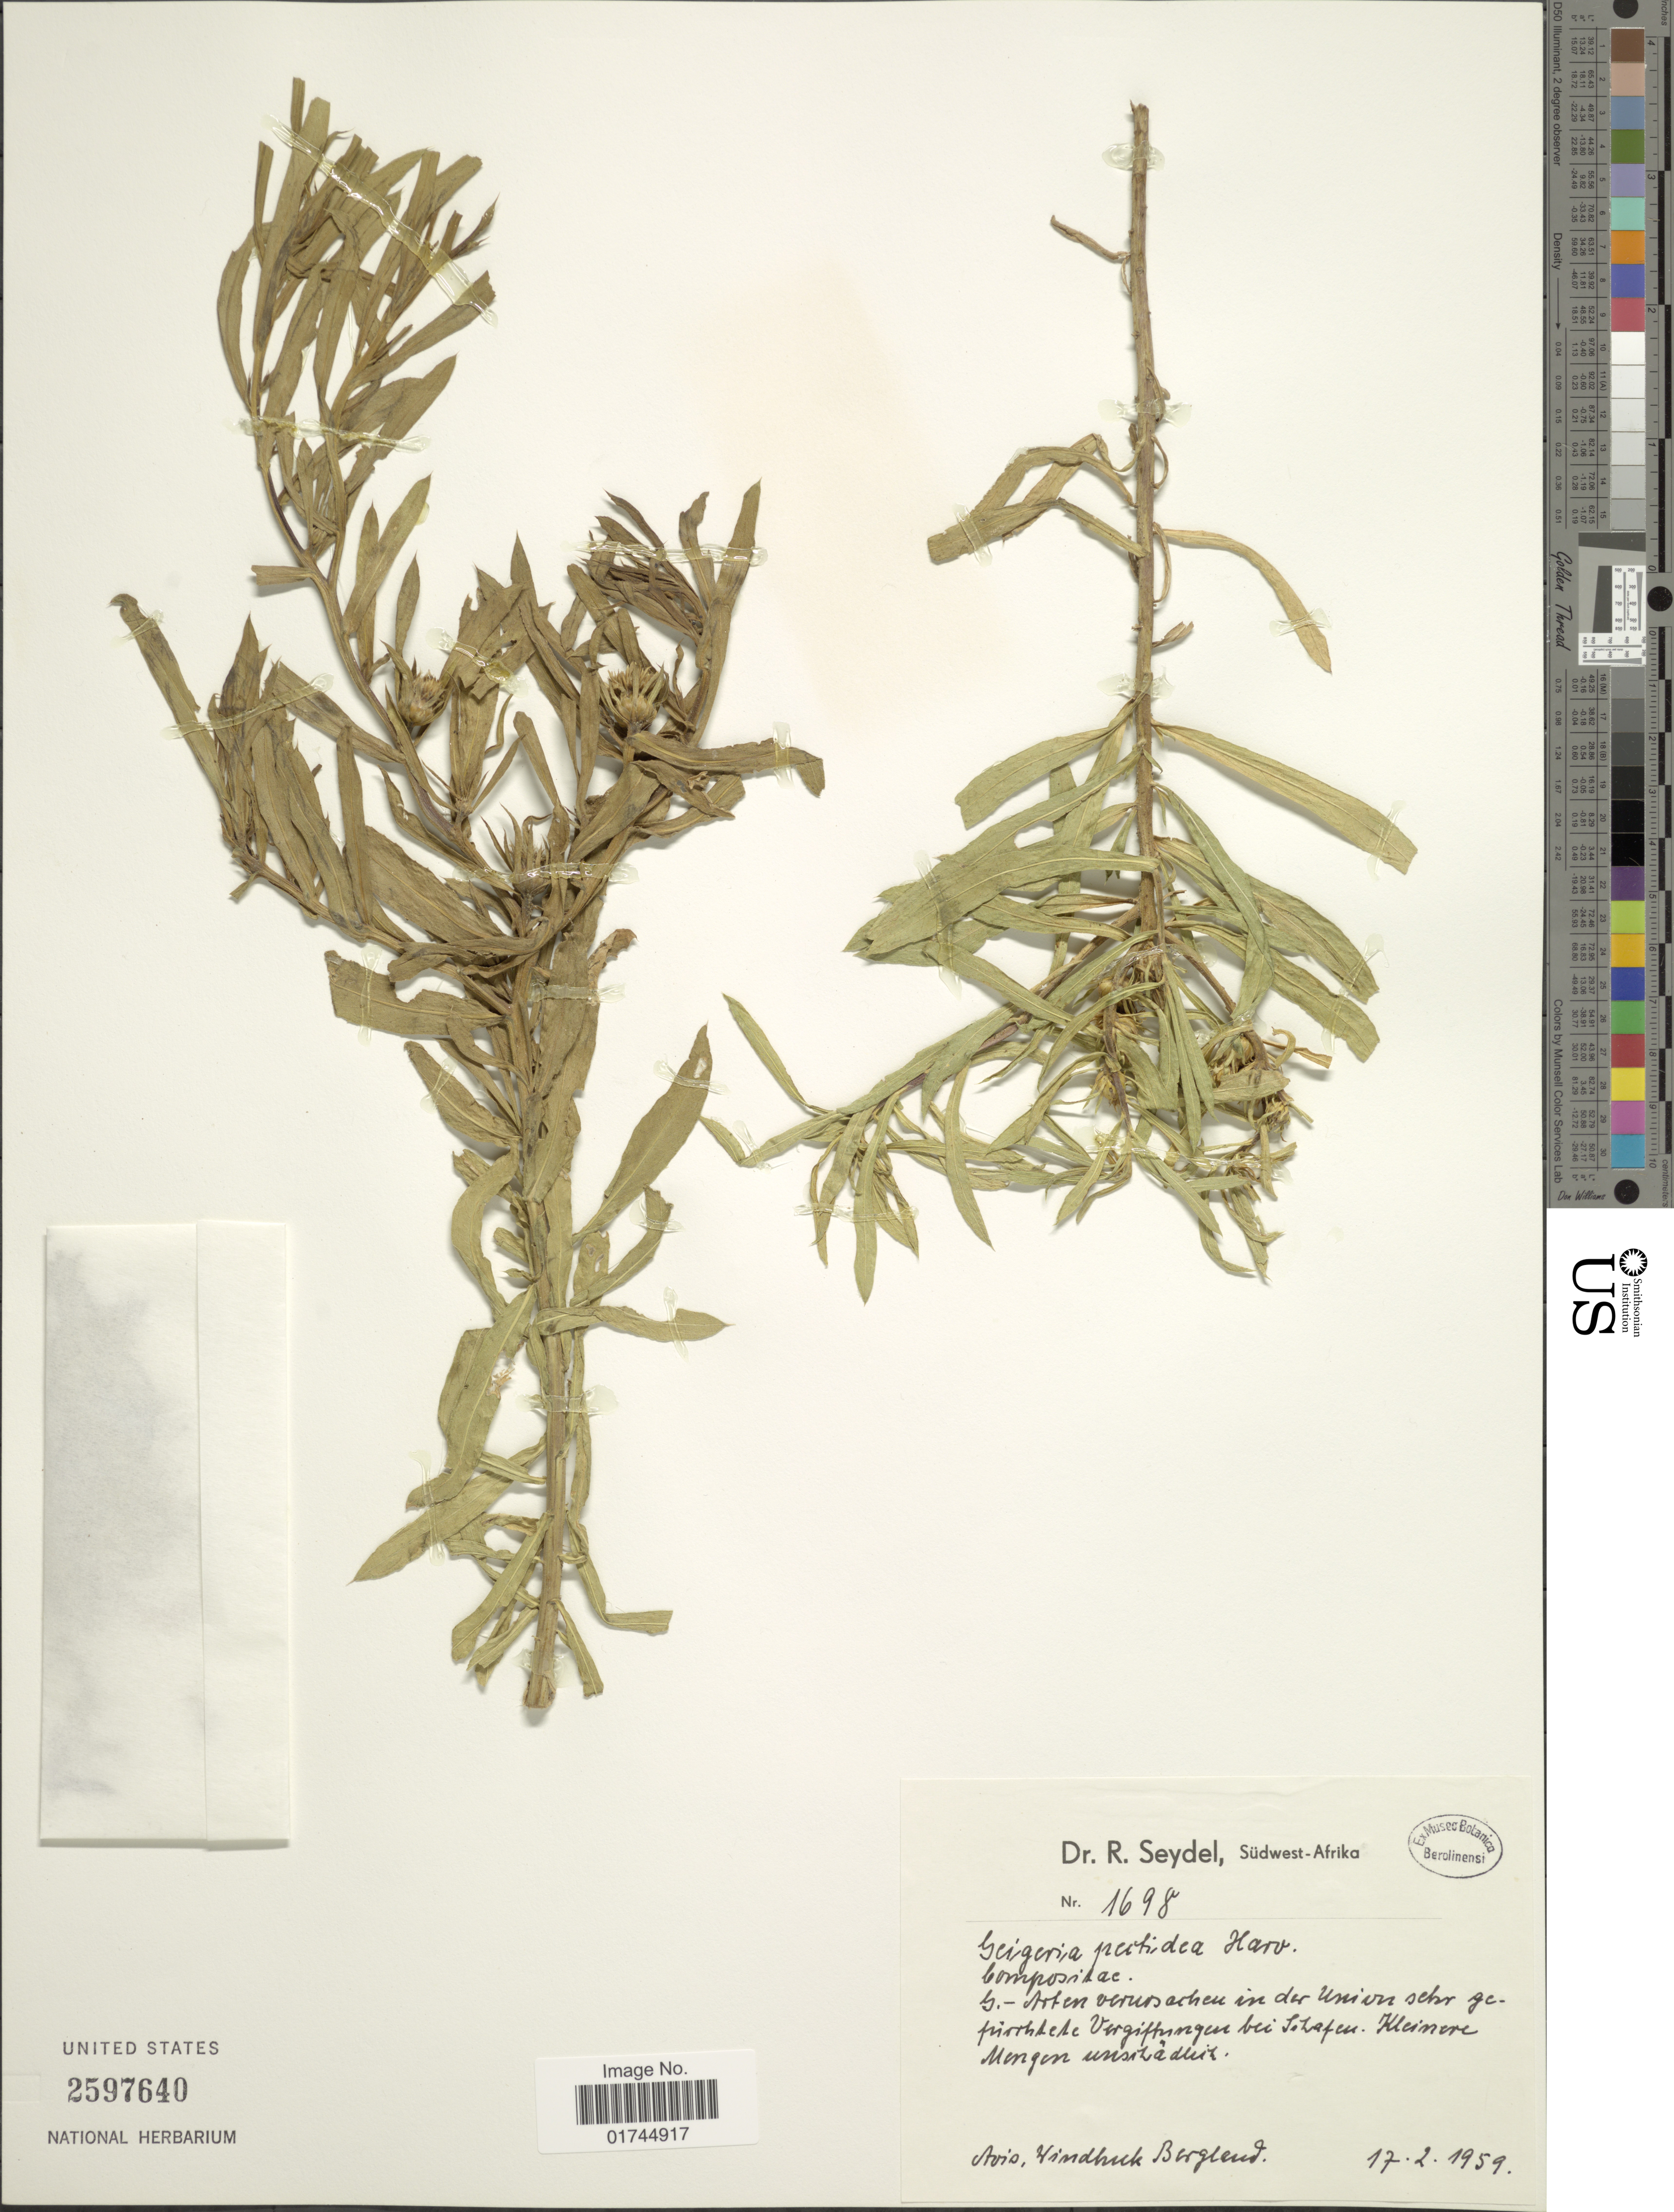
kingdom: Plantae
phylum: Tracheophyta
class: Magnoliopsida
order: Asterales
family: Asteraceae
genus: Geigeria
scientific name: Geigeria pectidea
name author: (DC.) Harv.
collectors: R. Seydel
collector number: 1698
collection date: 1959-02-17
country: Namibia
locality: Südwest-Afrika, Avis, Winhuk Bergland.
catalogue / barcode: US 2597640